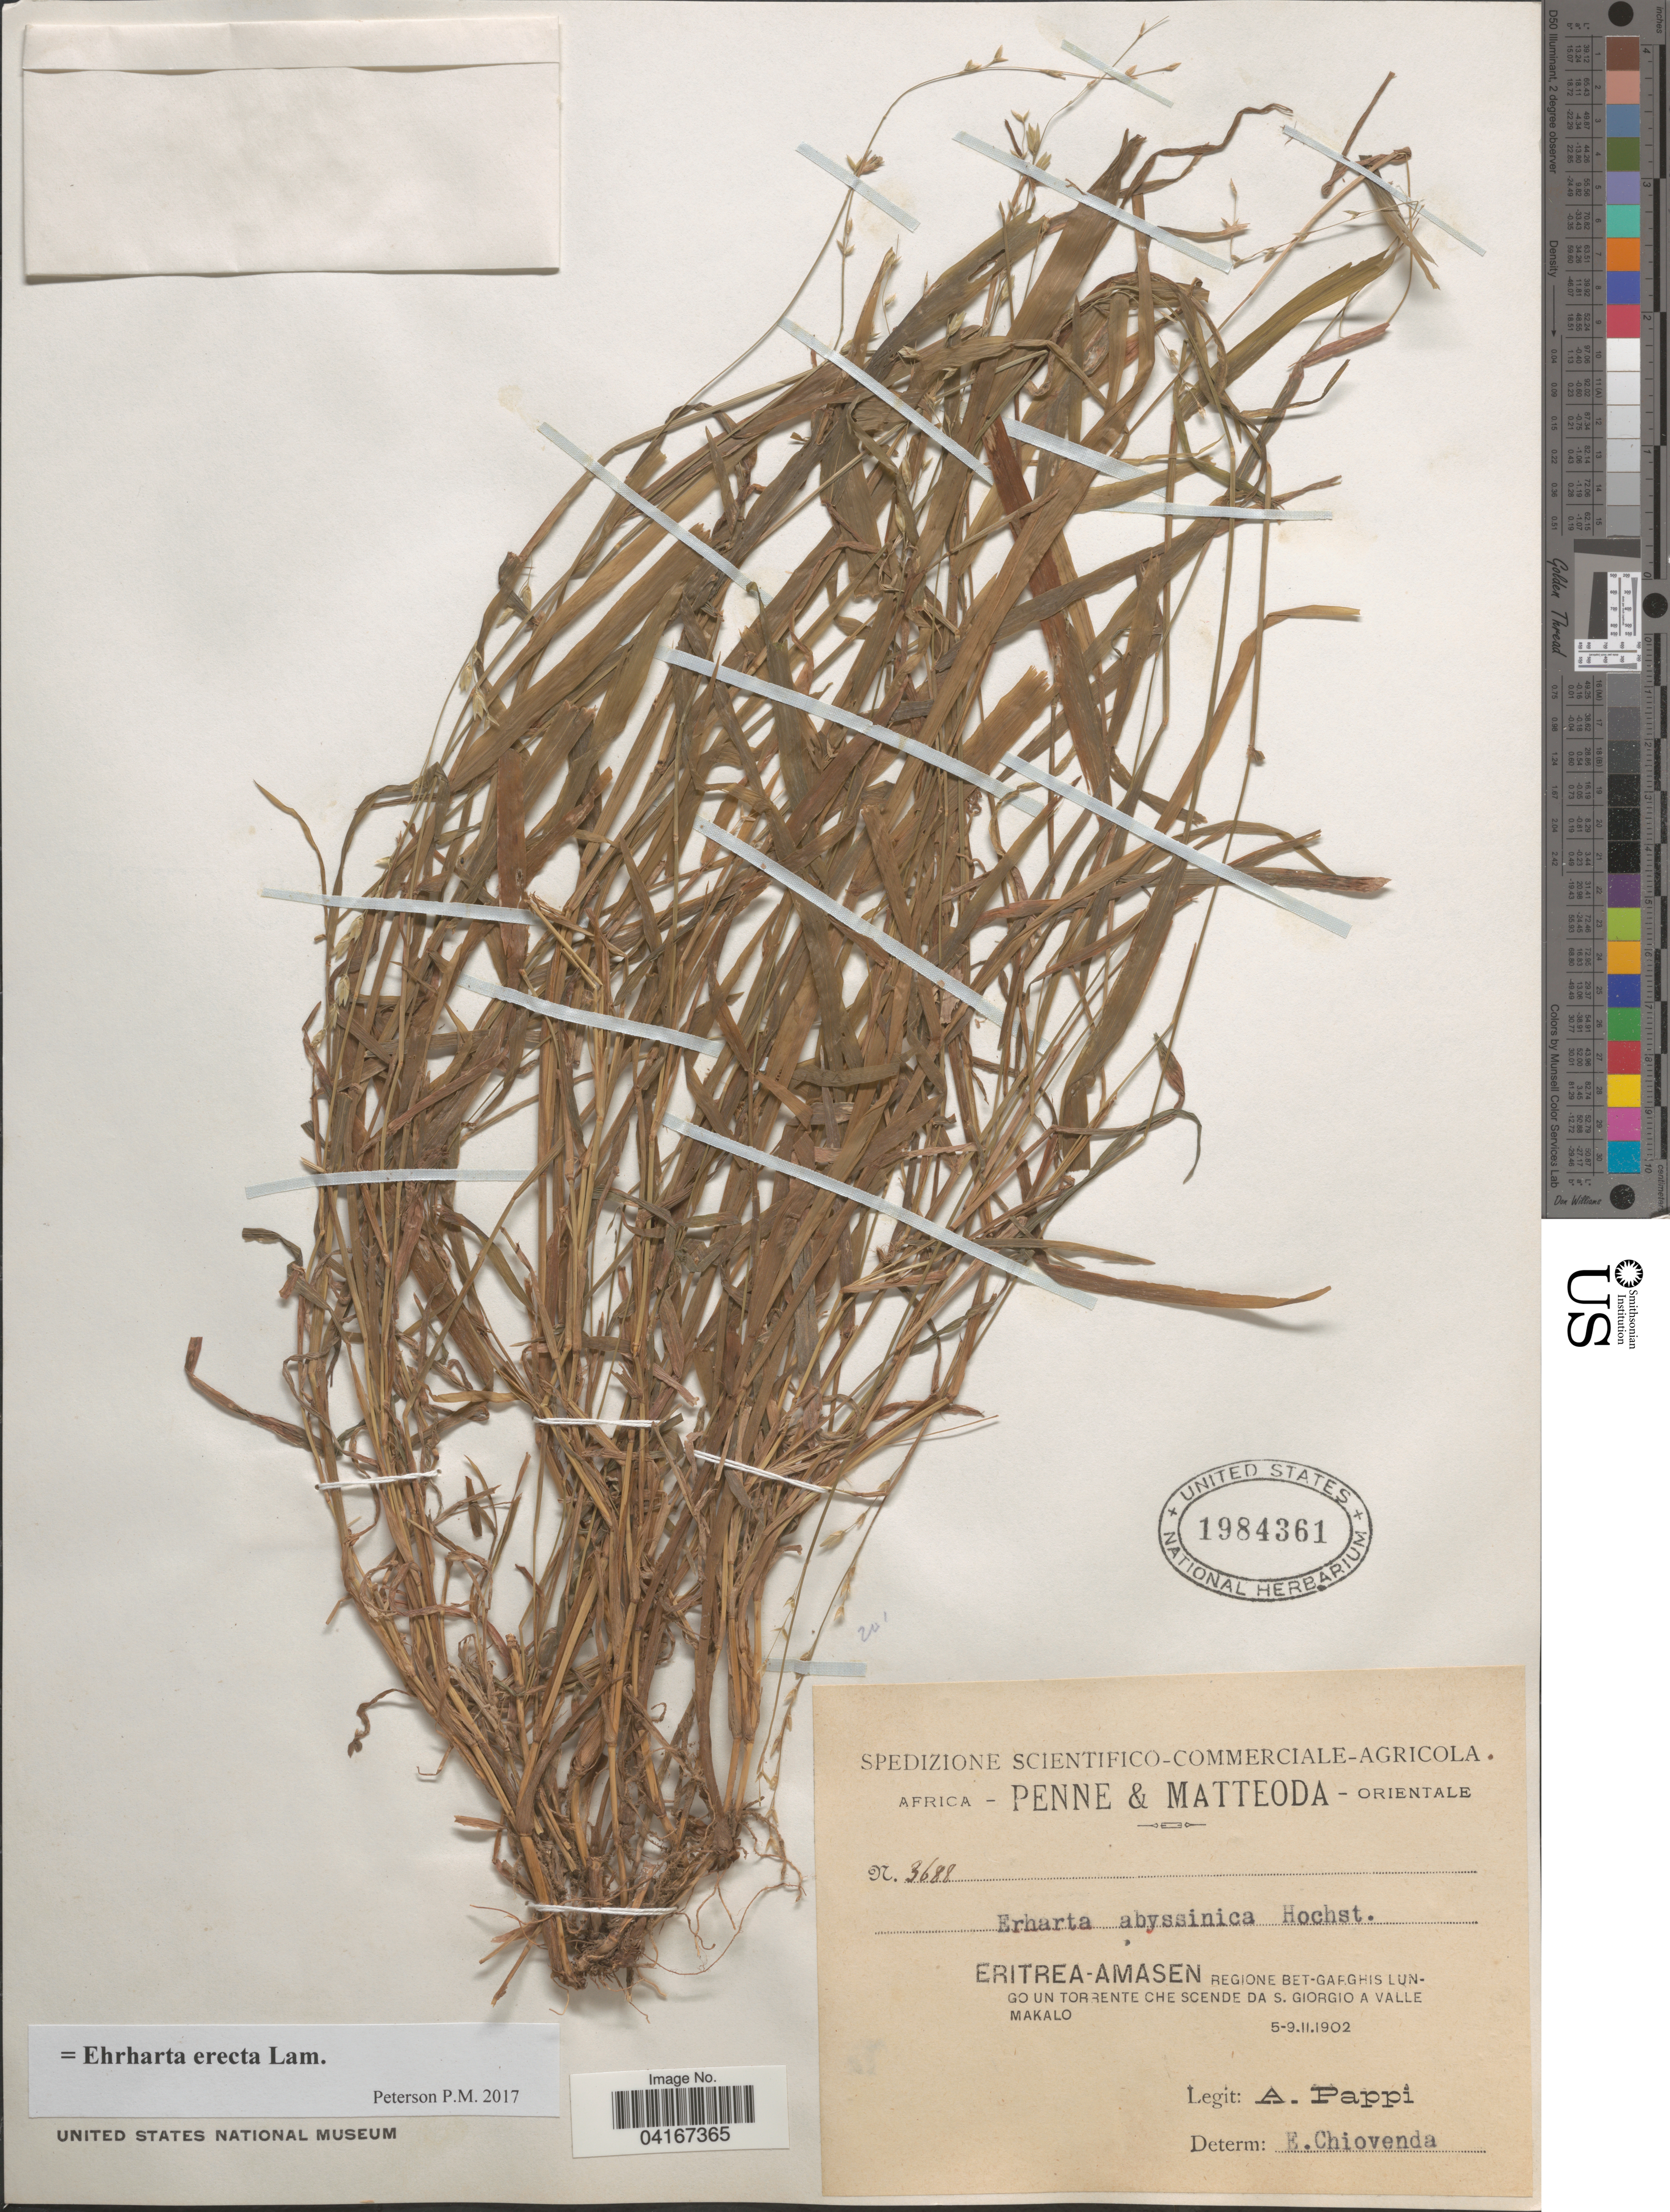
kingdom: Plantae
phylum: Tracheophyta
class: Liliopsida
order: Poales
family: Poaceae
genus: Ehrharta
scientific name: Ehrharta erecta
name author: Lam.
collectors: A. Pappi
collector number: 3688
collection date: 1902-11-05/1902-11-09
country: Eritrea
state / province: Maekel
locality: Eritrea-Amasen. Regione Bet-Garghis Lungo Un Torrente Che Scende Da S. Giorgio a Valle Makalo.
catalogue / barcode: US 1984361